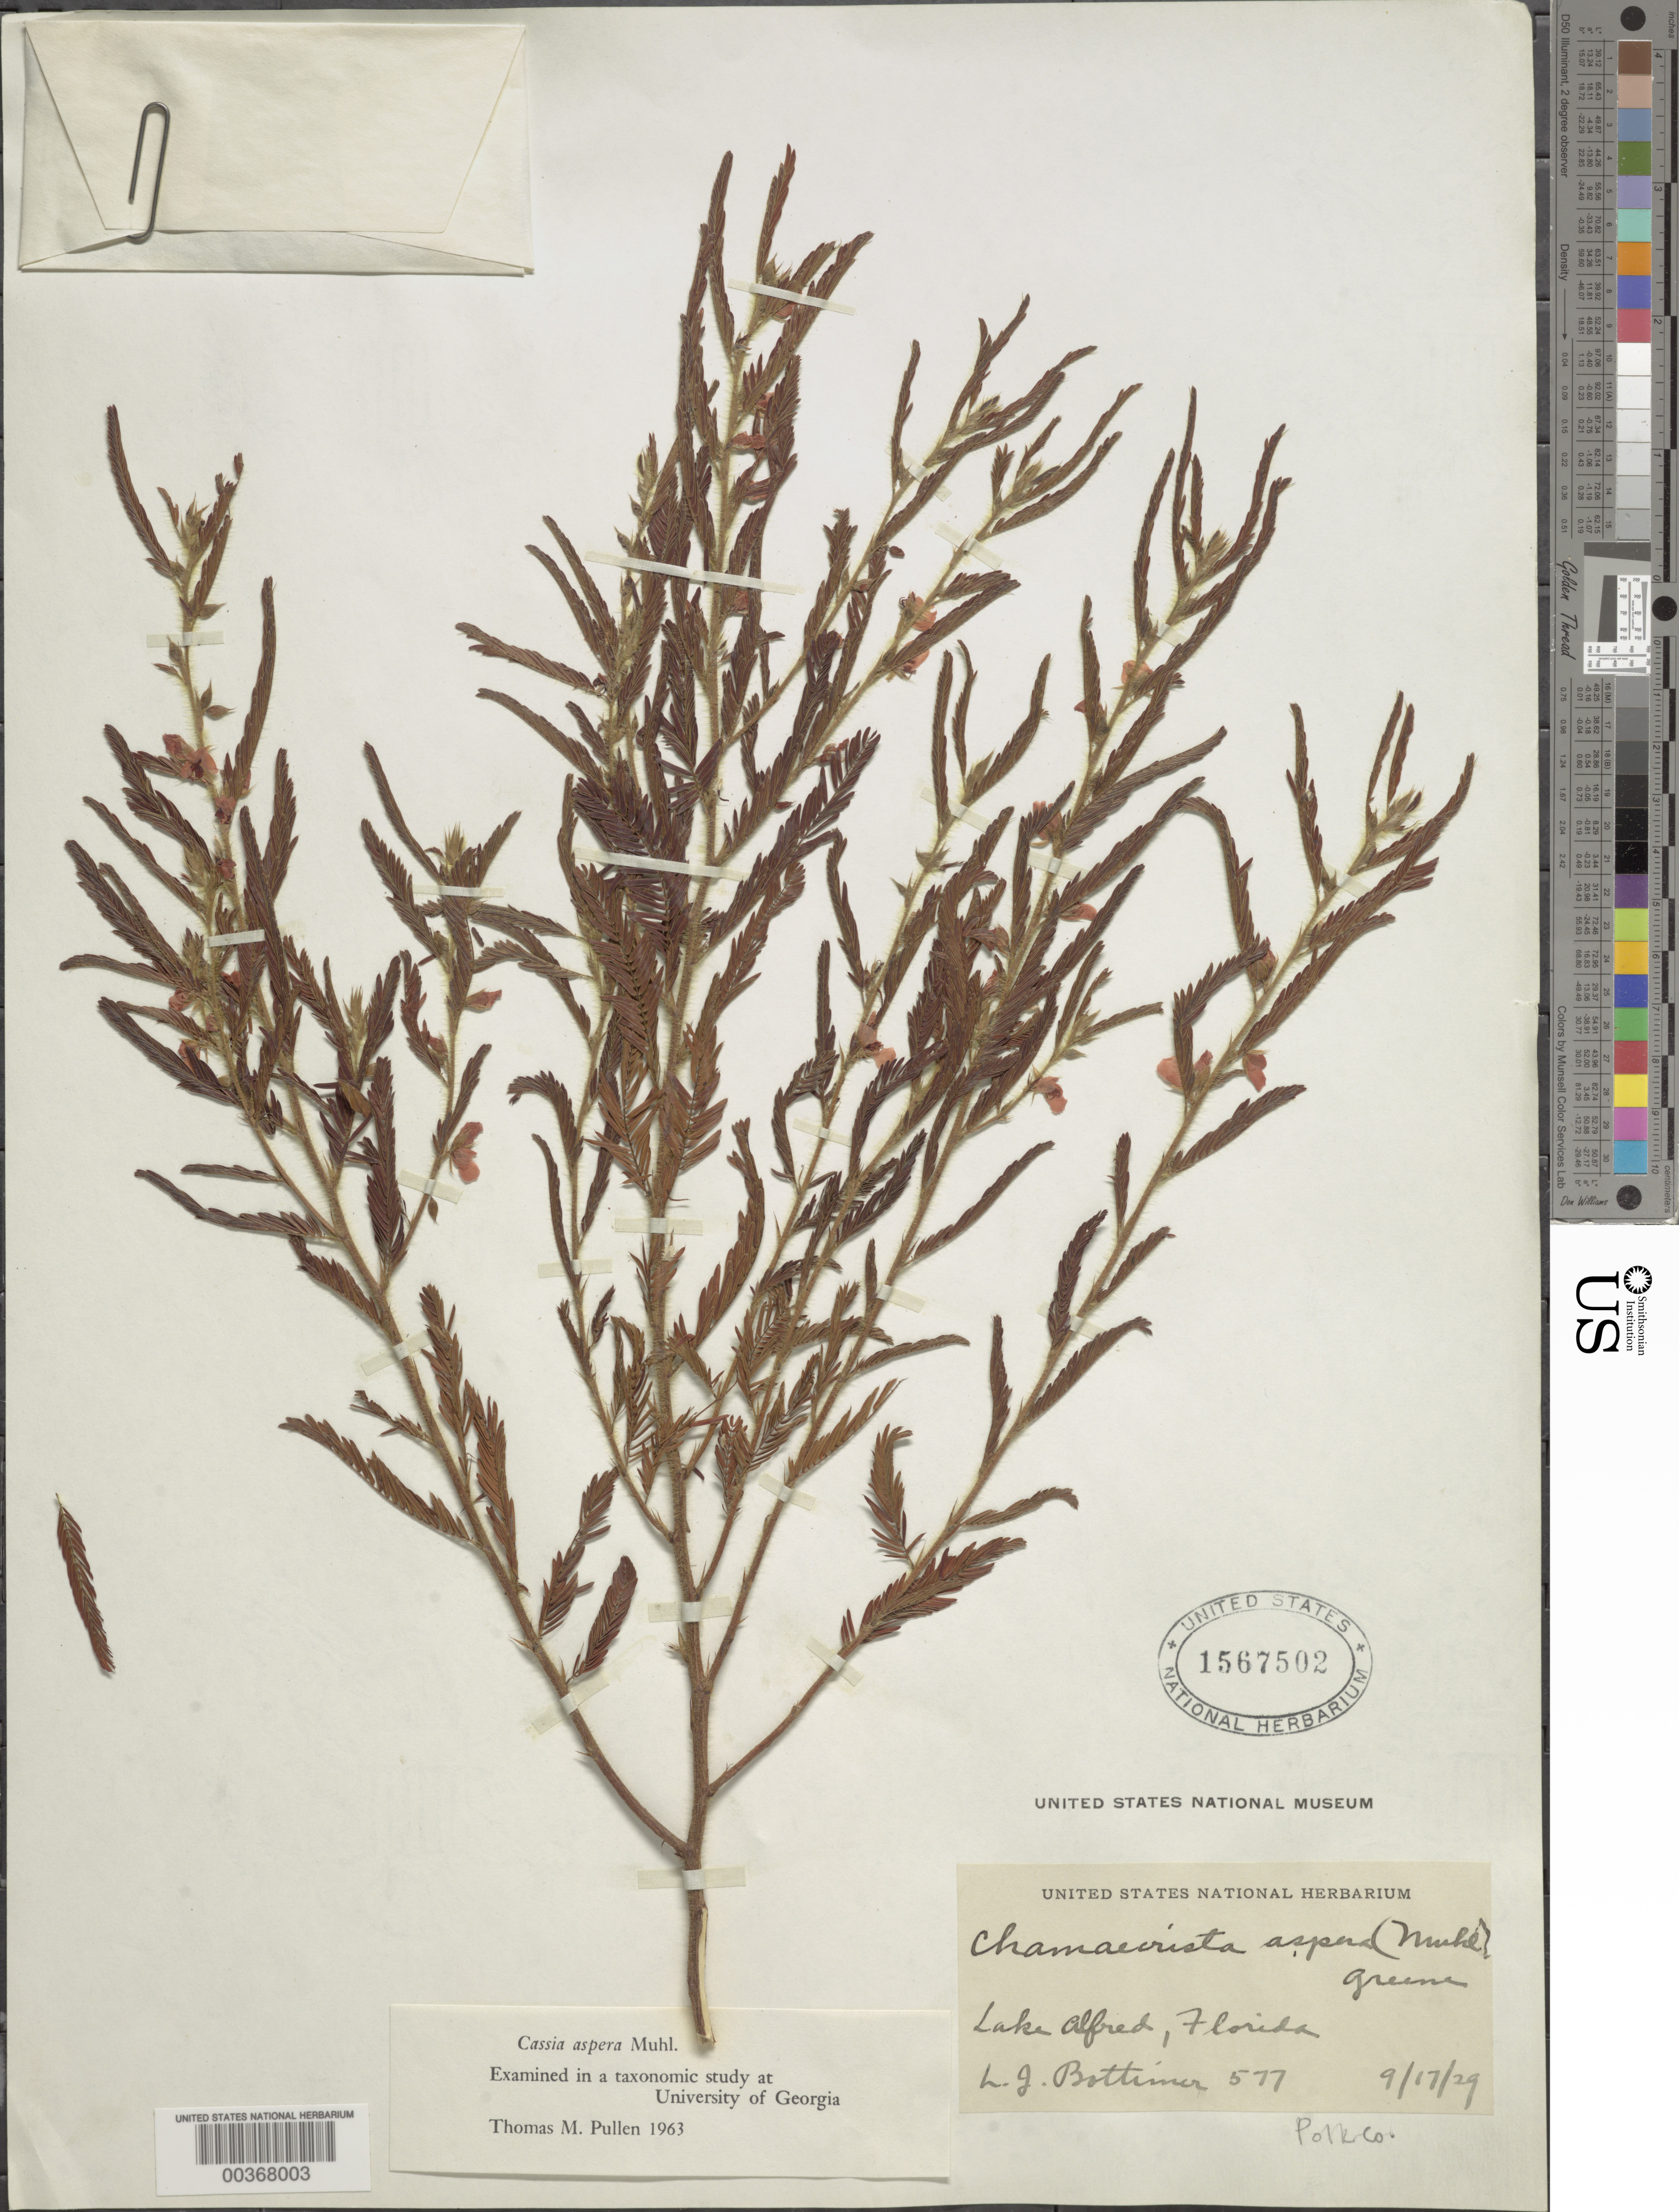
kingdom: Plantae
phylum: Tracheophyta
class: Magnoliopsida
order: Fabales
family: Fabaceae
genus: Chamaecrista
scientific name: Chamaecrista nictitans var. aspera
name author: (Muhl. ex Elliot) H.S. Irwin & Barneby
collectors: L. Bottimer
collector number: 577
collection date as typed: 17 Sep 1929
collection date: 1929-09-17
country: United States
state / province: Florida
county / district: Polk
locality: Lake alfred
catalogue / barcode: US 1567502